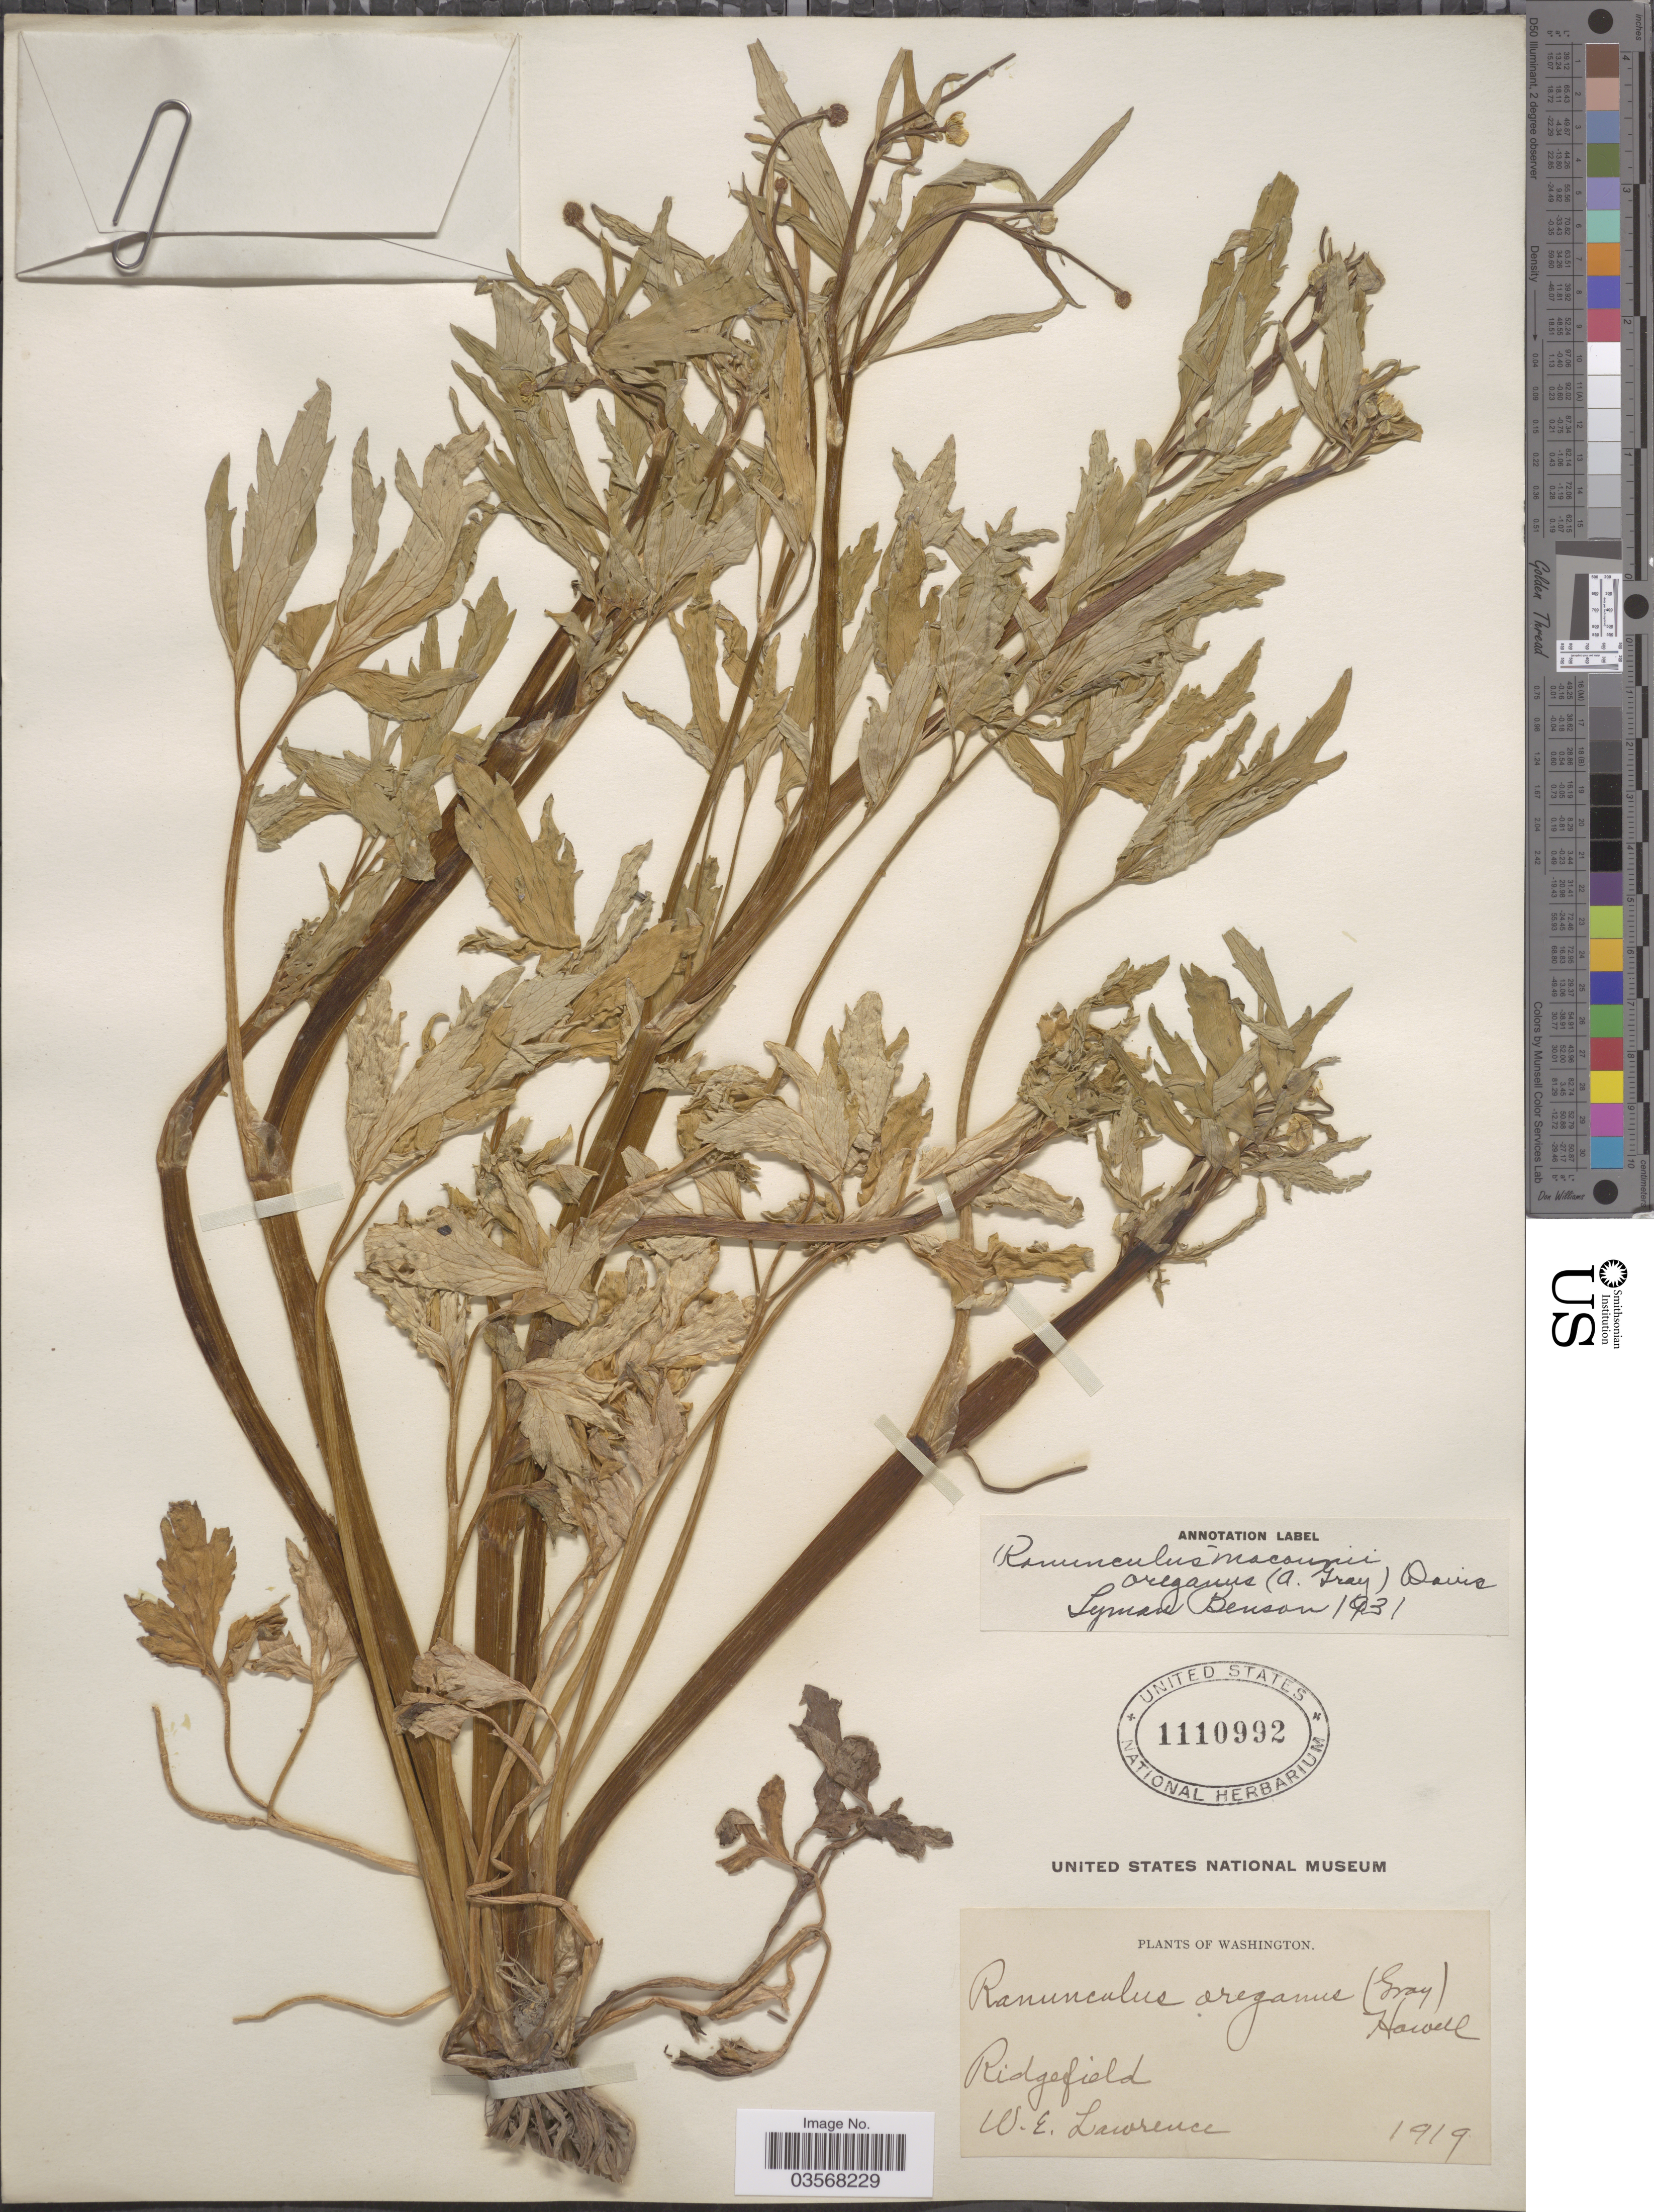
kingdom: Plantae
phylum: Tracheophyta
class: Magnoliopsida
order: Ranunculales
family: Ranunculaceae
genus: Ranunculus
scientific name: Ranunculus oreganus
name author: (A. Gray) J.T. Howell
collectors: W. Lawrence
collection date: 1919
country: United States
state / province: Washington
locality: Ridgefield.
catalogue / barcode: US 1110992